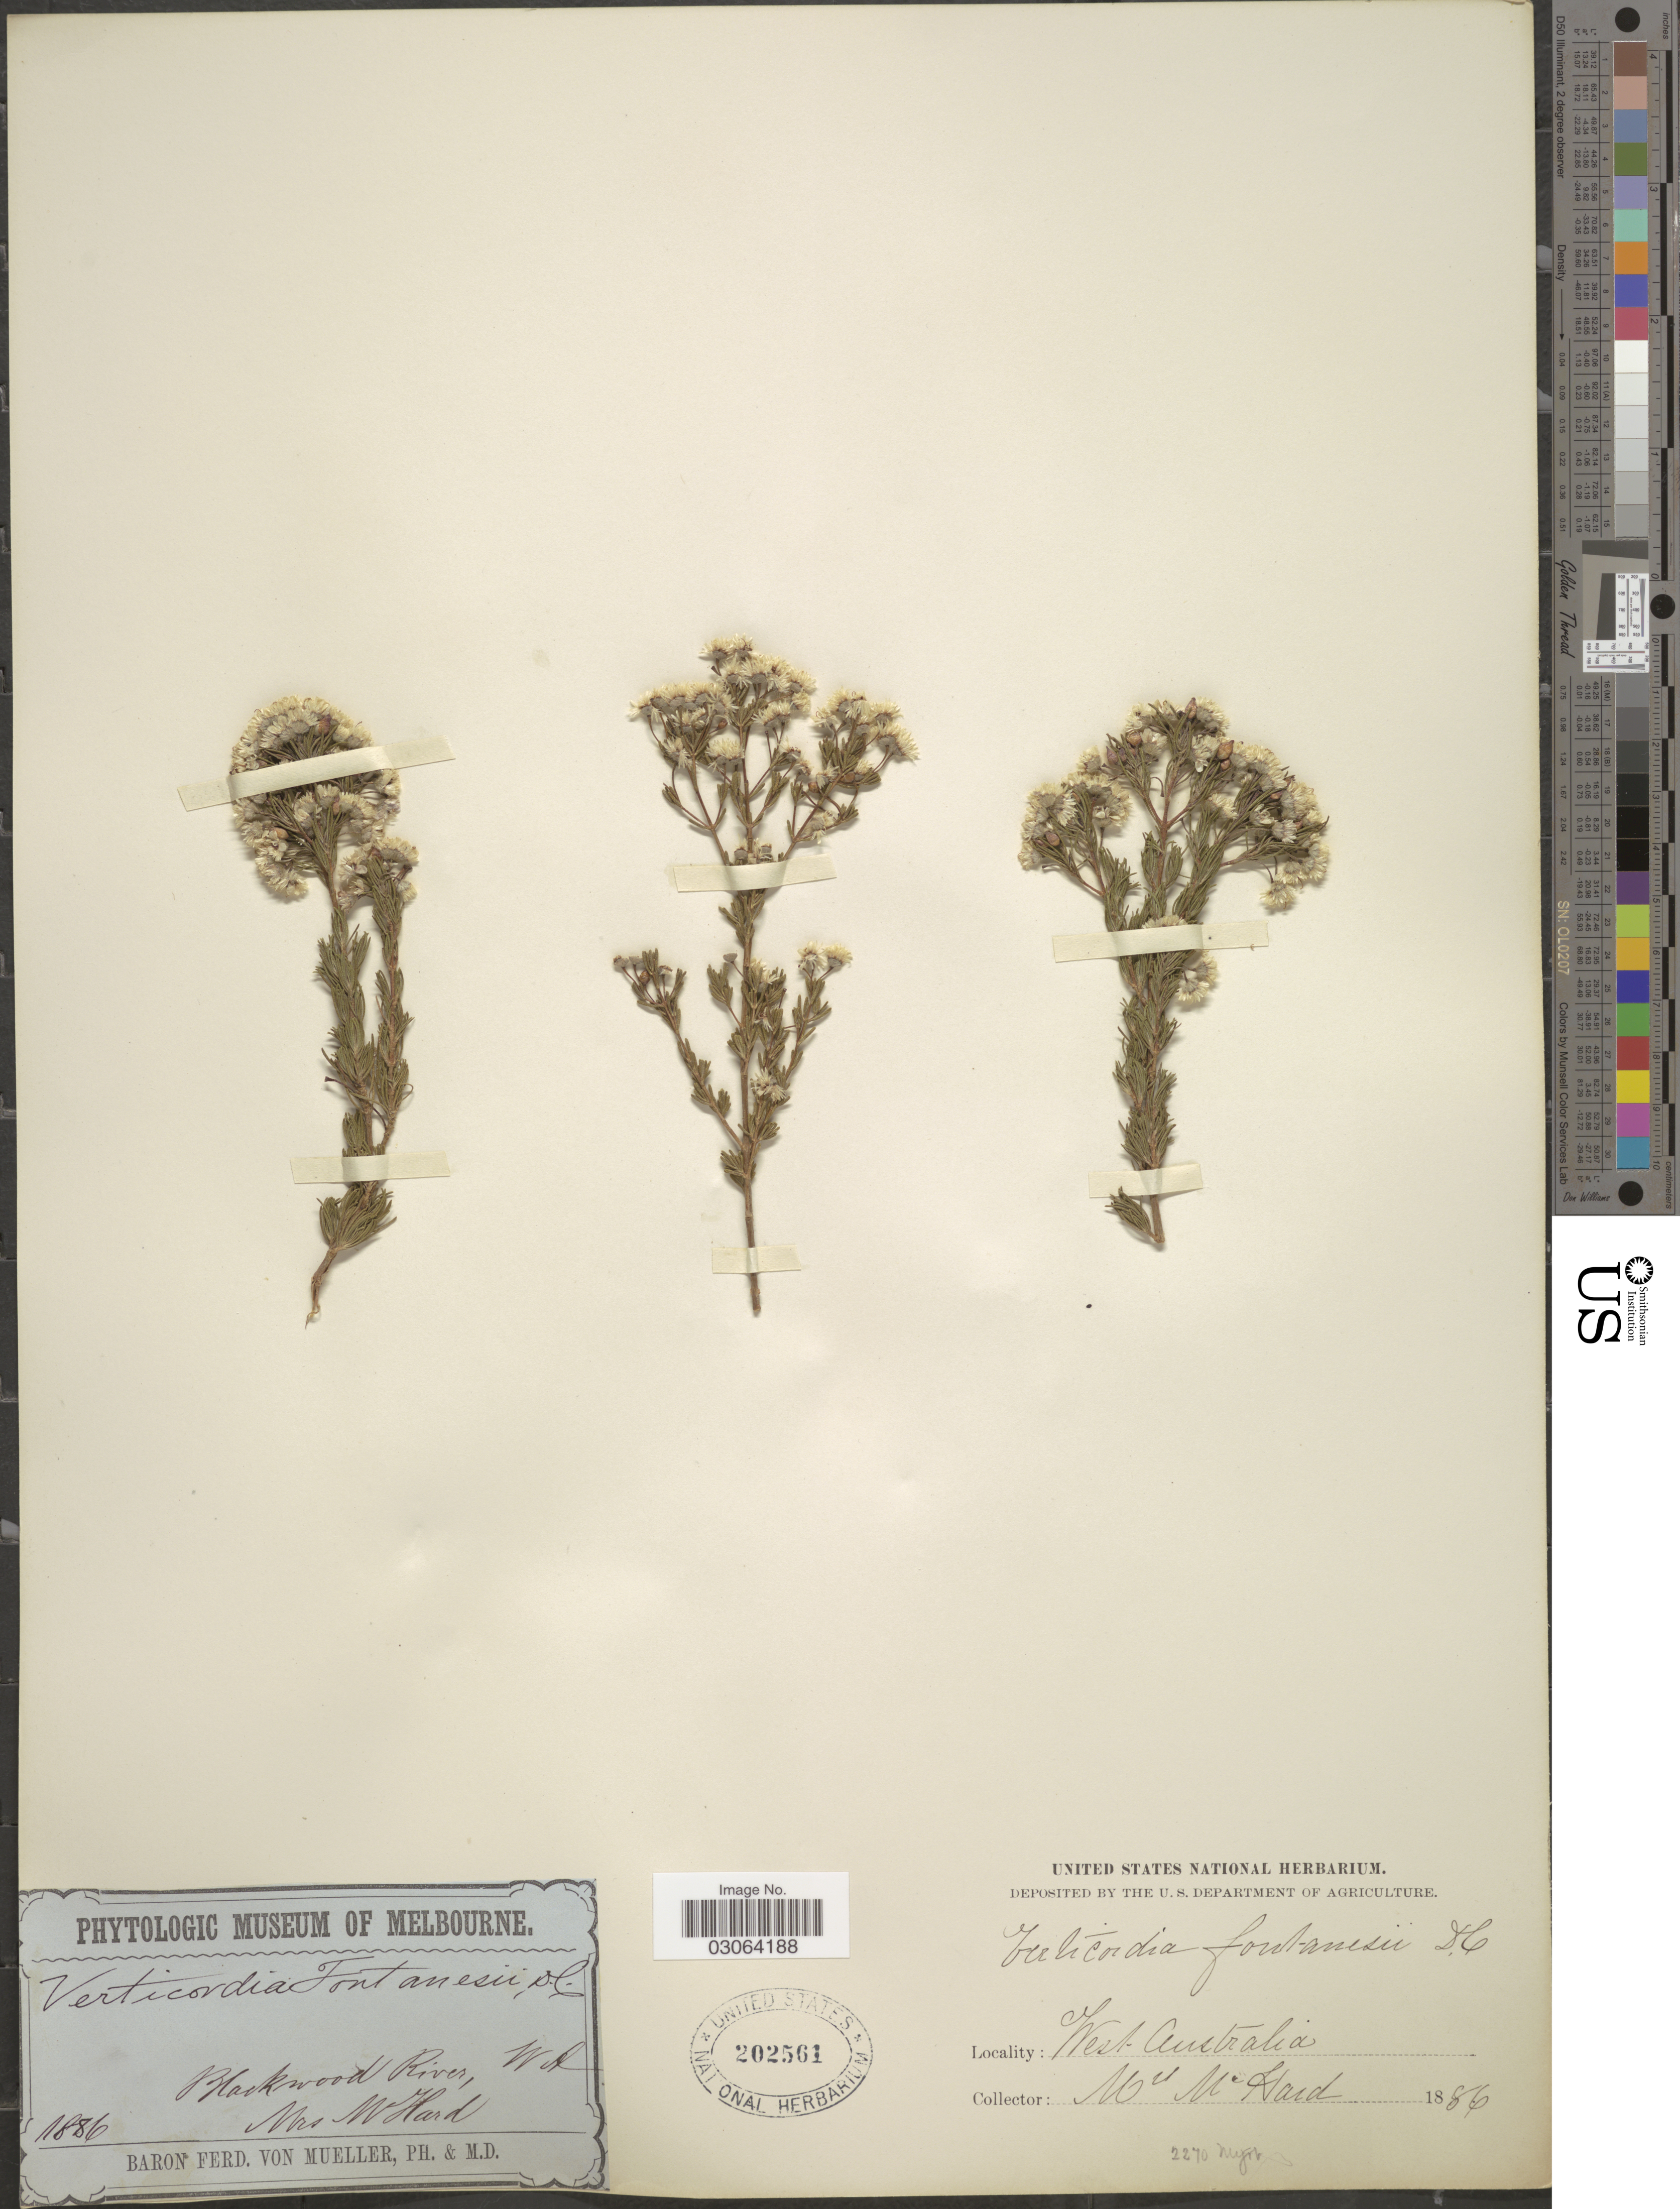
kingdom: Plantae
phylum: Tracheophyta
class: Magnoliopsida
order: Myrtales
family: Myrtaceae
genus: Verticordia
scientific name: Verticordia fontanesii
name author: DC.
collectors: W. Hard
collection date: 1886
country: Australia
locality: Blackwood River, West Australia.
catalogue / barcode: US 202561